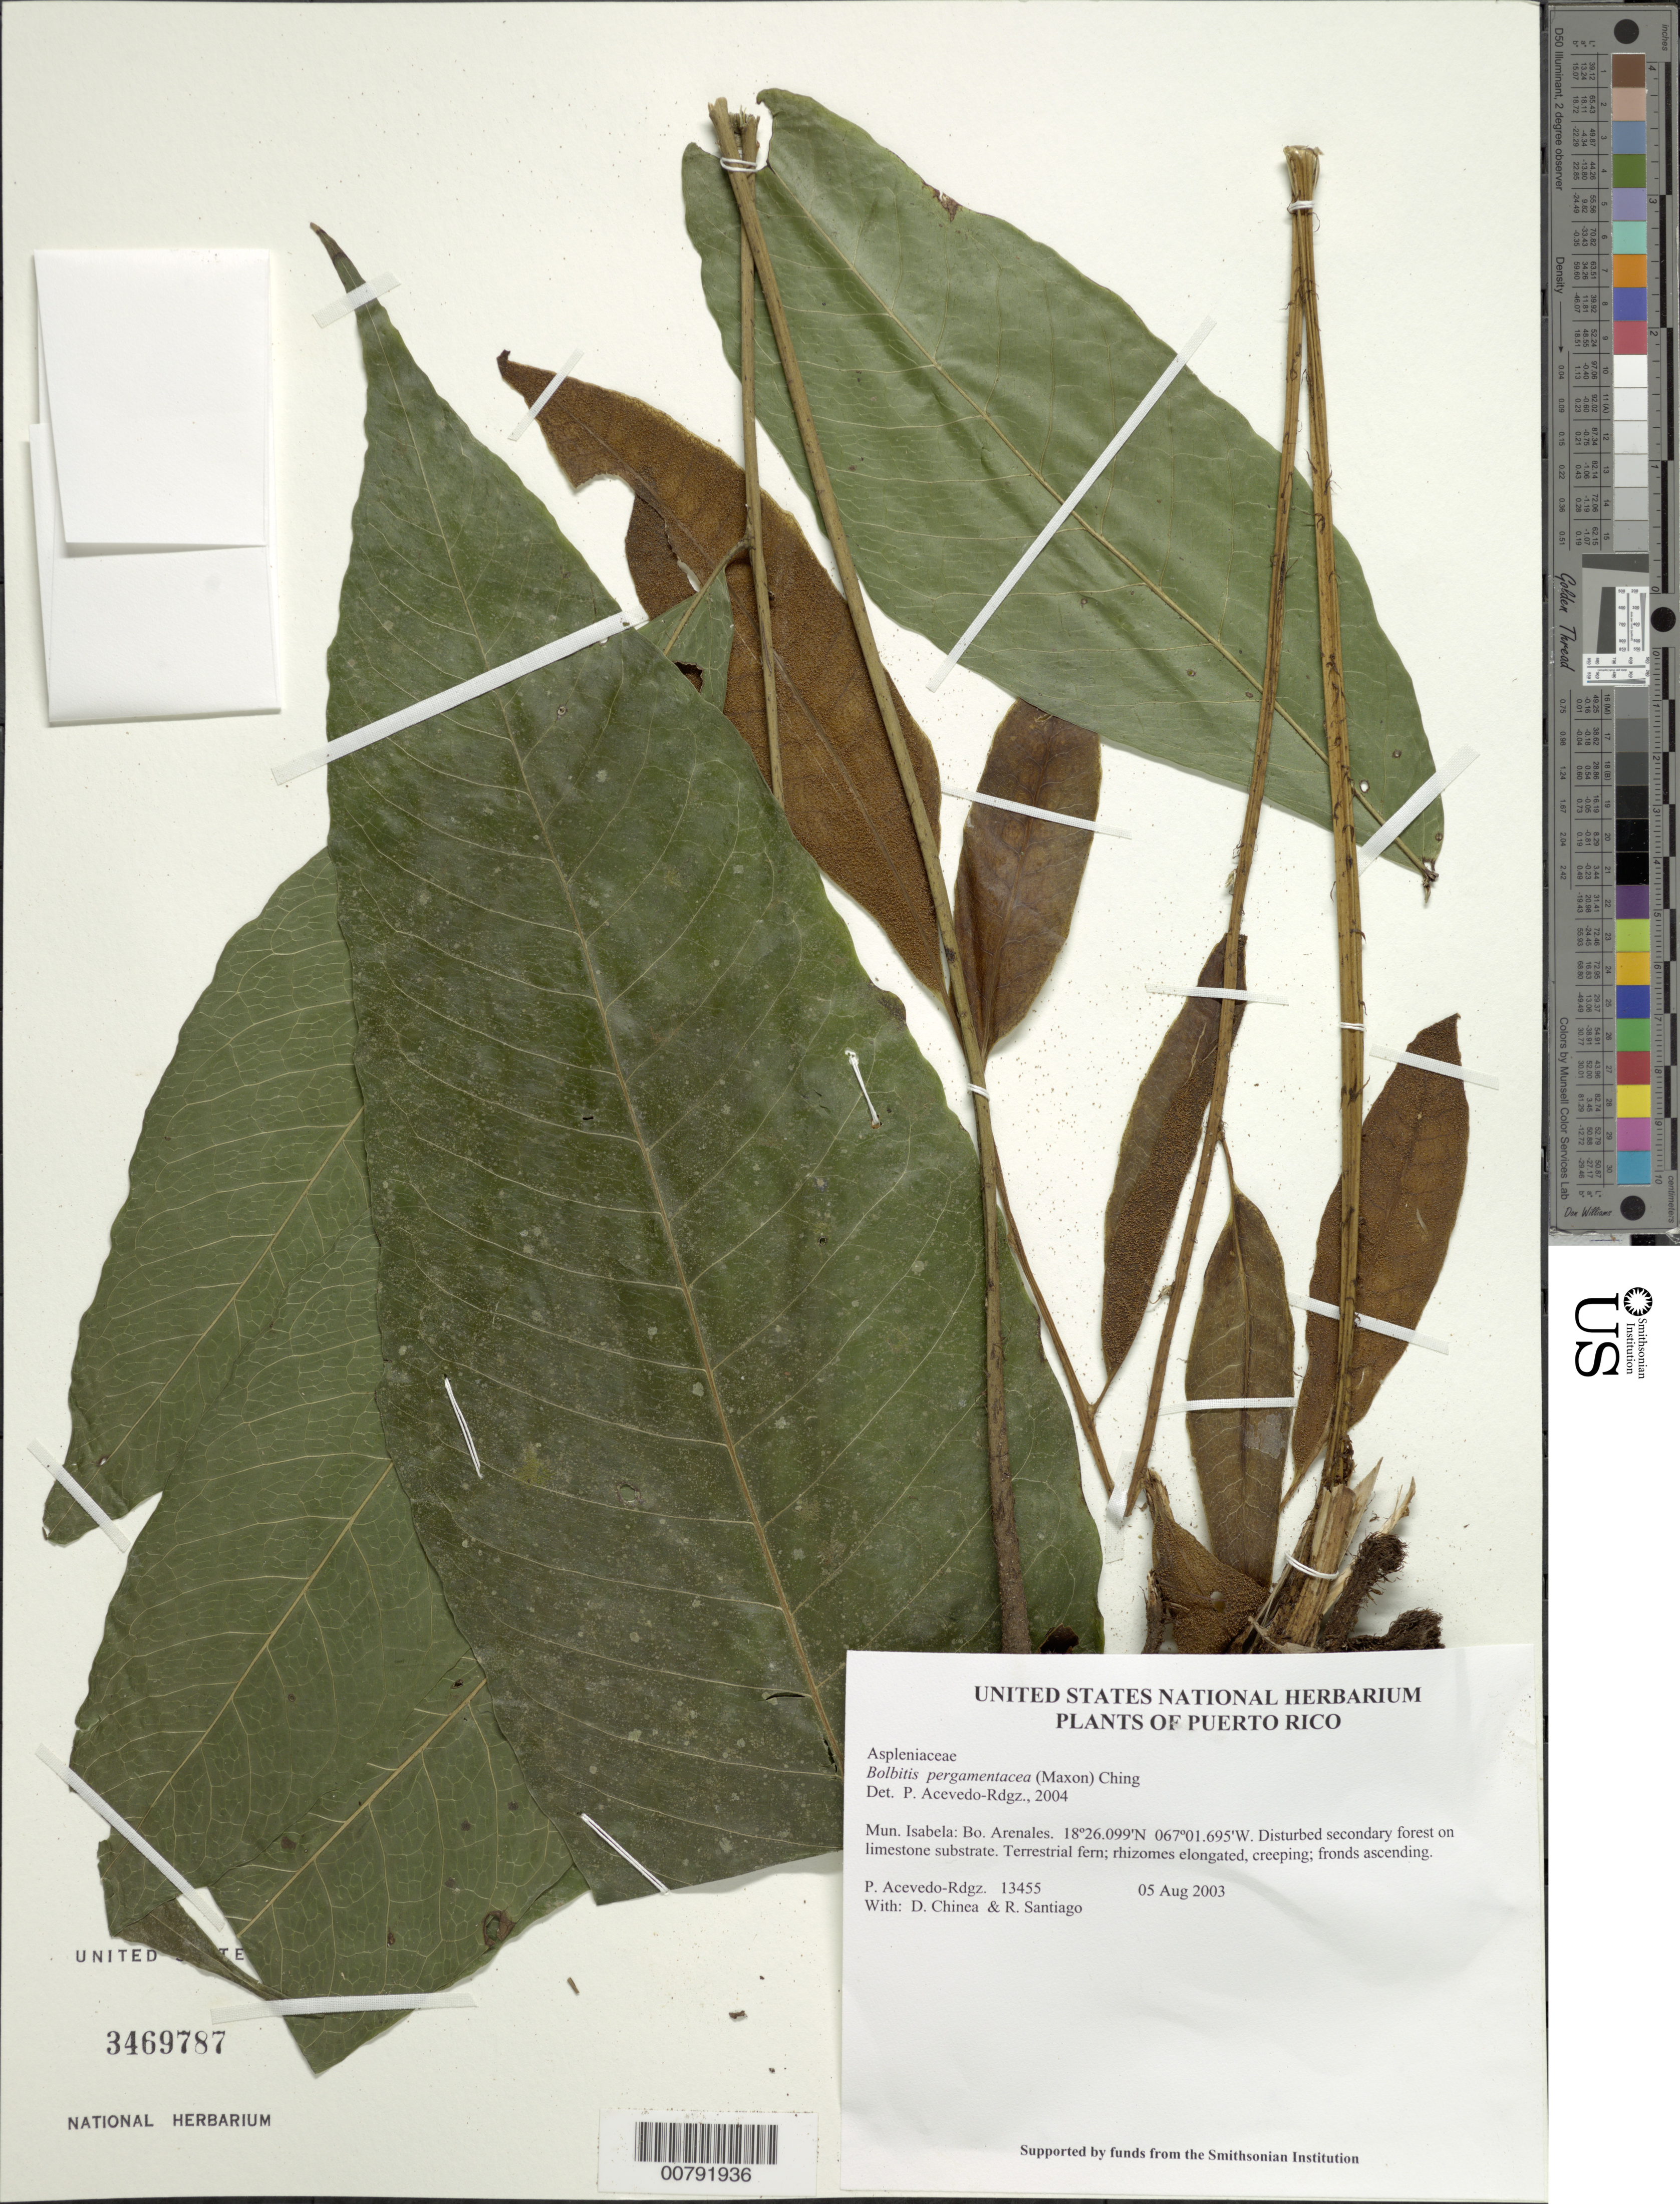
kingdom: Plantae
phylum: Tracheophyta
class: Polypodiopsida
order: Polypodiales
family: Dryopteridaceae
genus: Mickelia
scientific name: Mickelia pergamentacea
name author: (Maxon) R.C. Moran et al.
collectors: P. Acevedo-Rodr., D. Chinea & R. Santiago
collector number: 13455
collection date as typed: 05 Aug 2003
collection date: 2003-08-05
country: Puerto Rico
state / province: Isabela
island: Puerto Rico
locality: Mun. Isabela: Bo. Arenales.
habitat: Disturbed secondary forest on limestone substrate.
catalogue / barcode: US 3469787